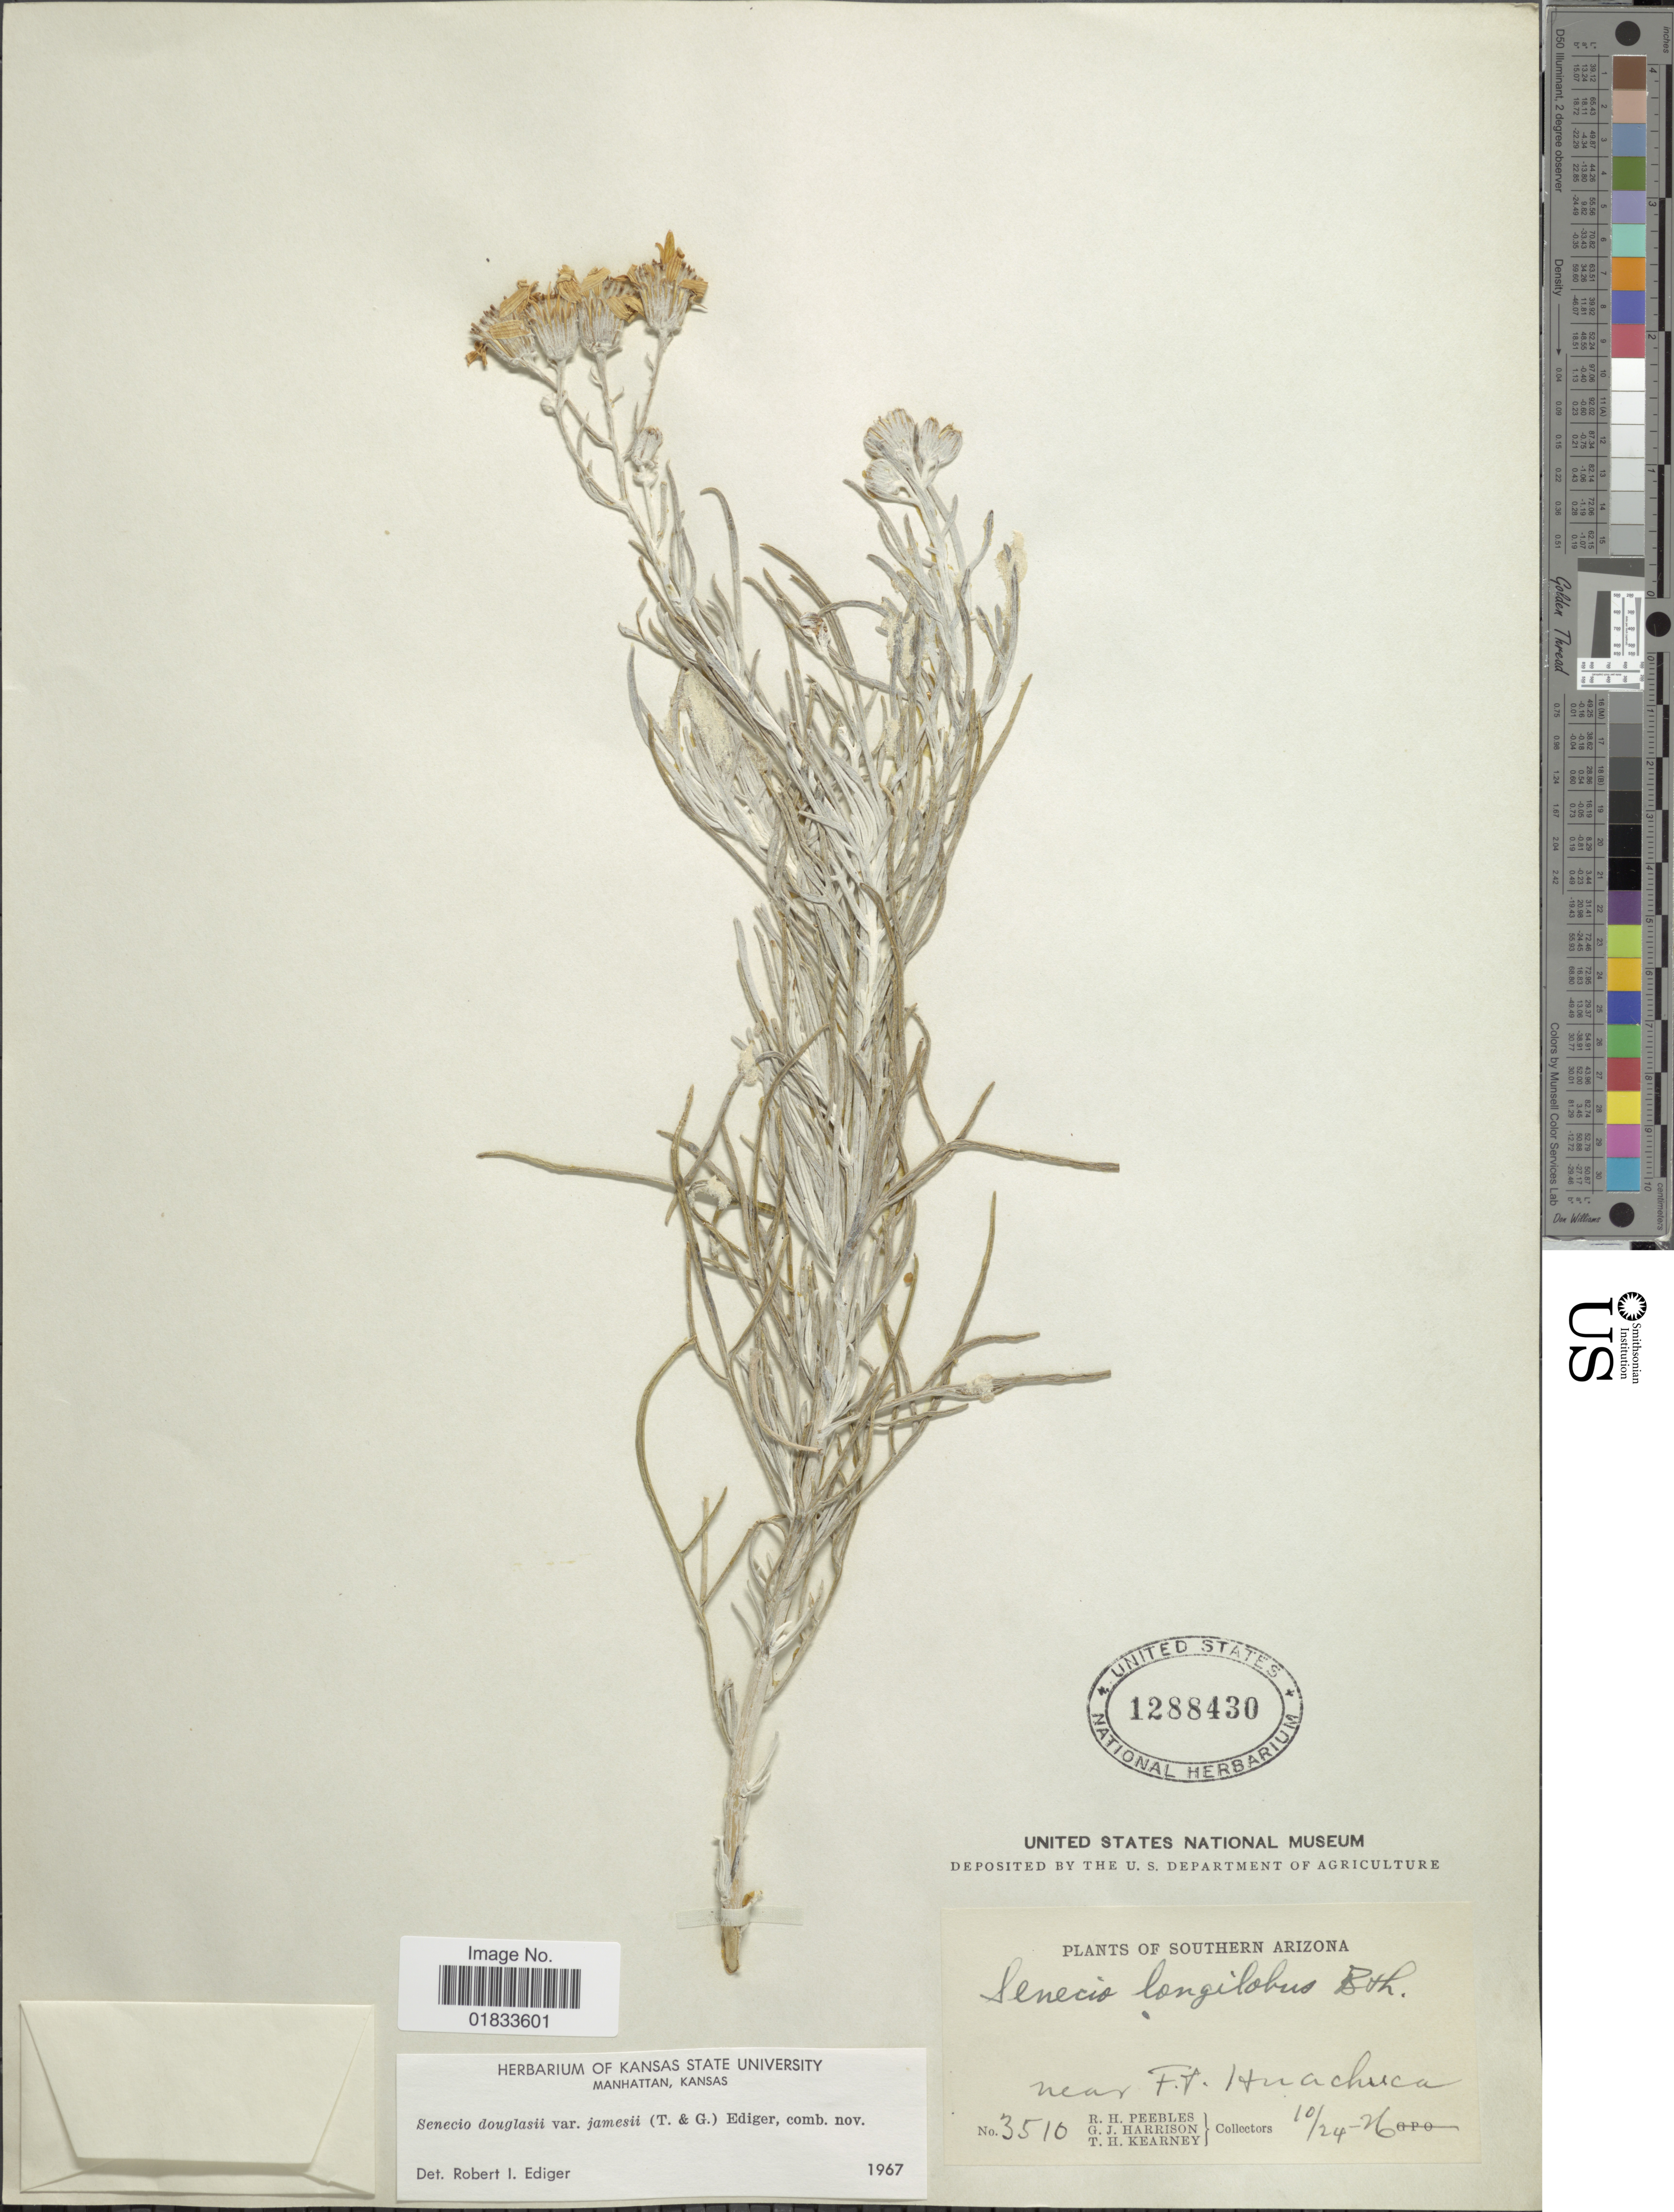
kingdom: Plantae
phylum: Tracheophyta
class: Magnoliopsida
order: Asterales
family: Asteraceae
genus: Senecio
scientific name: Senecio flaccidus var. flaccidus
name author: Less.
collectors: R. H. Peebles, G. J. Harrison & T. H. Kearney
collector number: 3510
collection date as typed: Transcribed d/m/y: 24/10/26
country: United States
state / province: Arizona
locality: Southern Arizona, Near F.T. Huachuca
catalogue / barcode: US 1288430